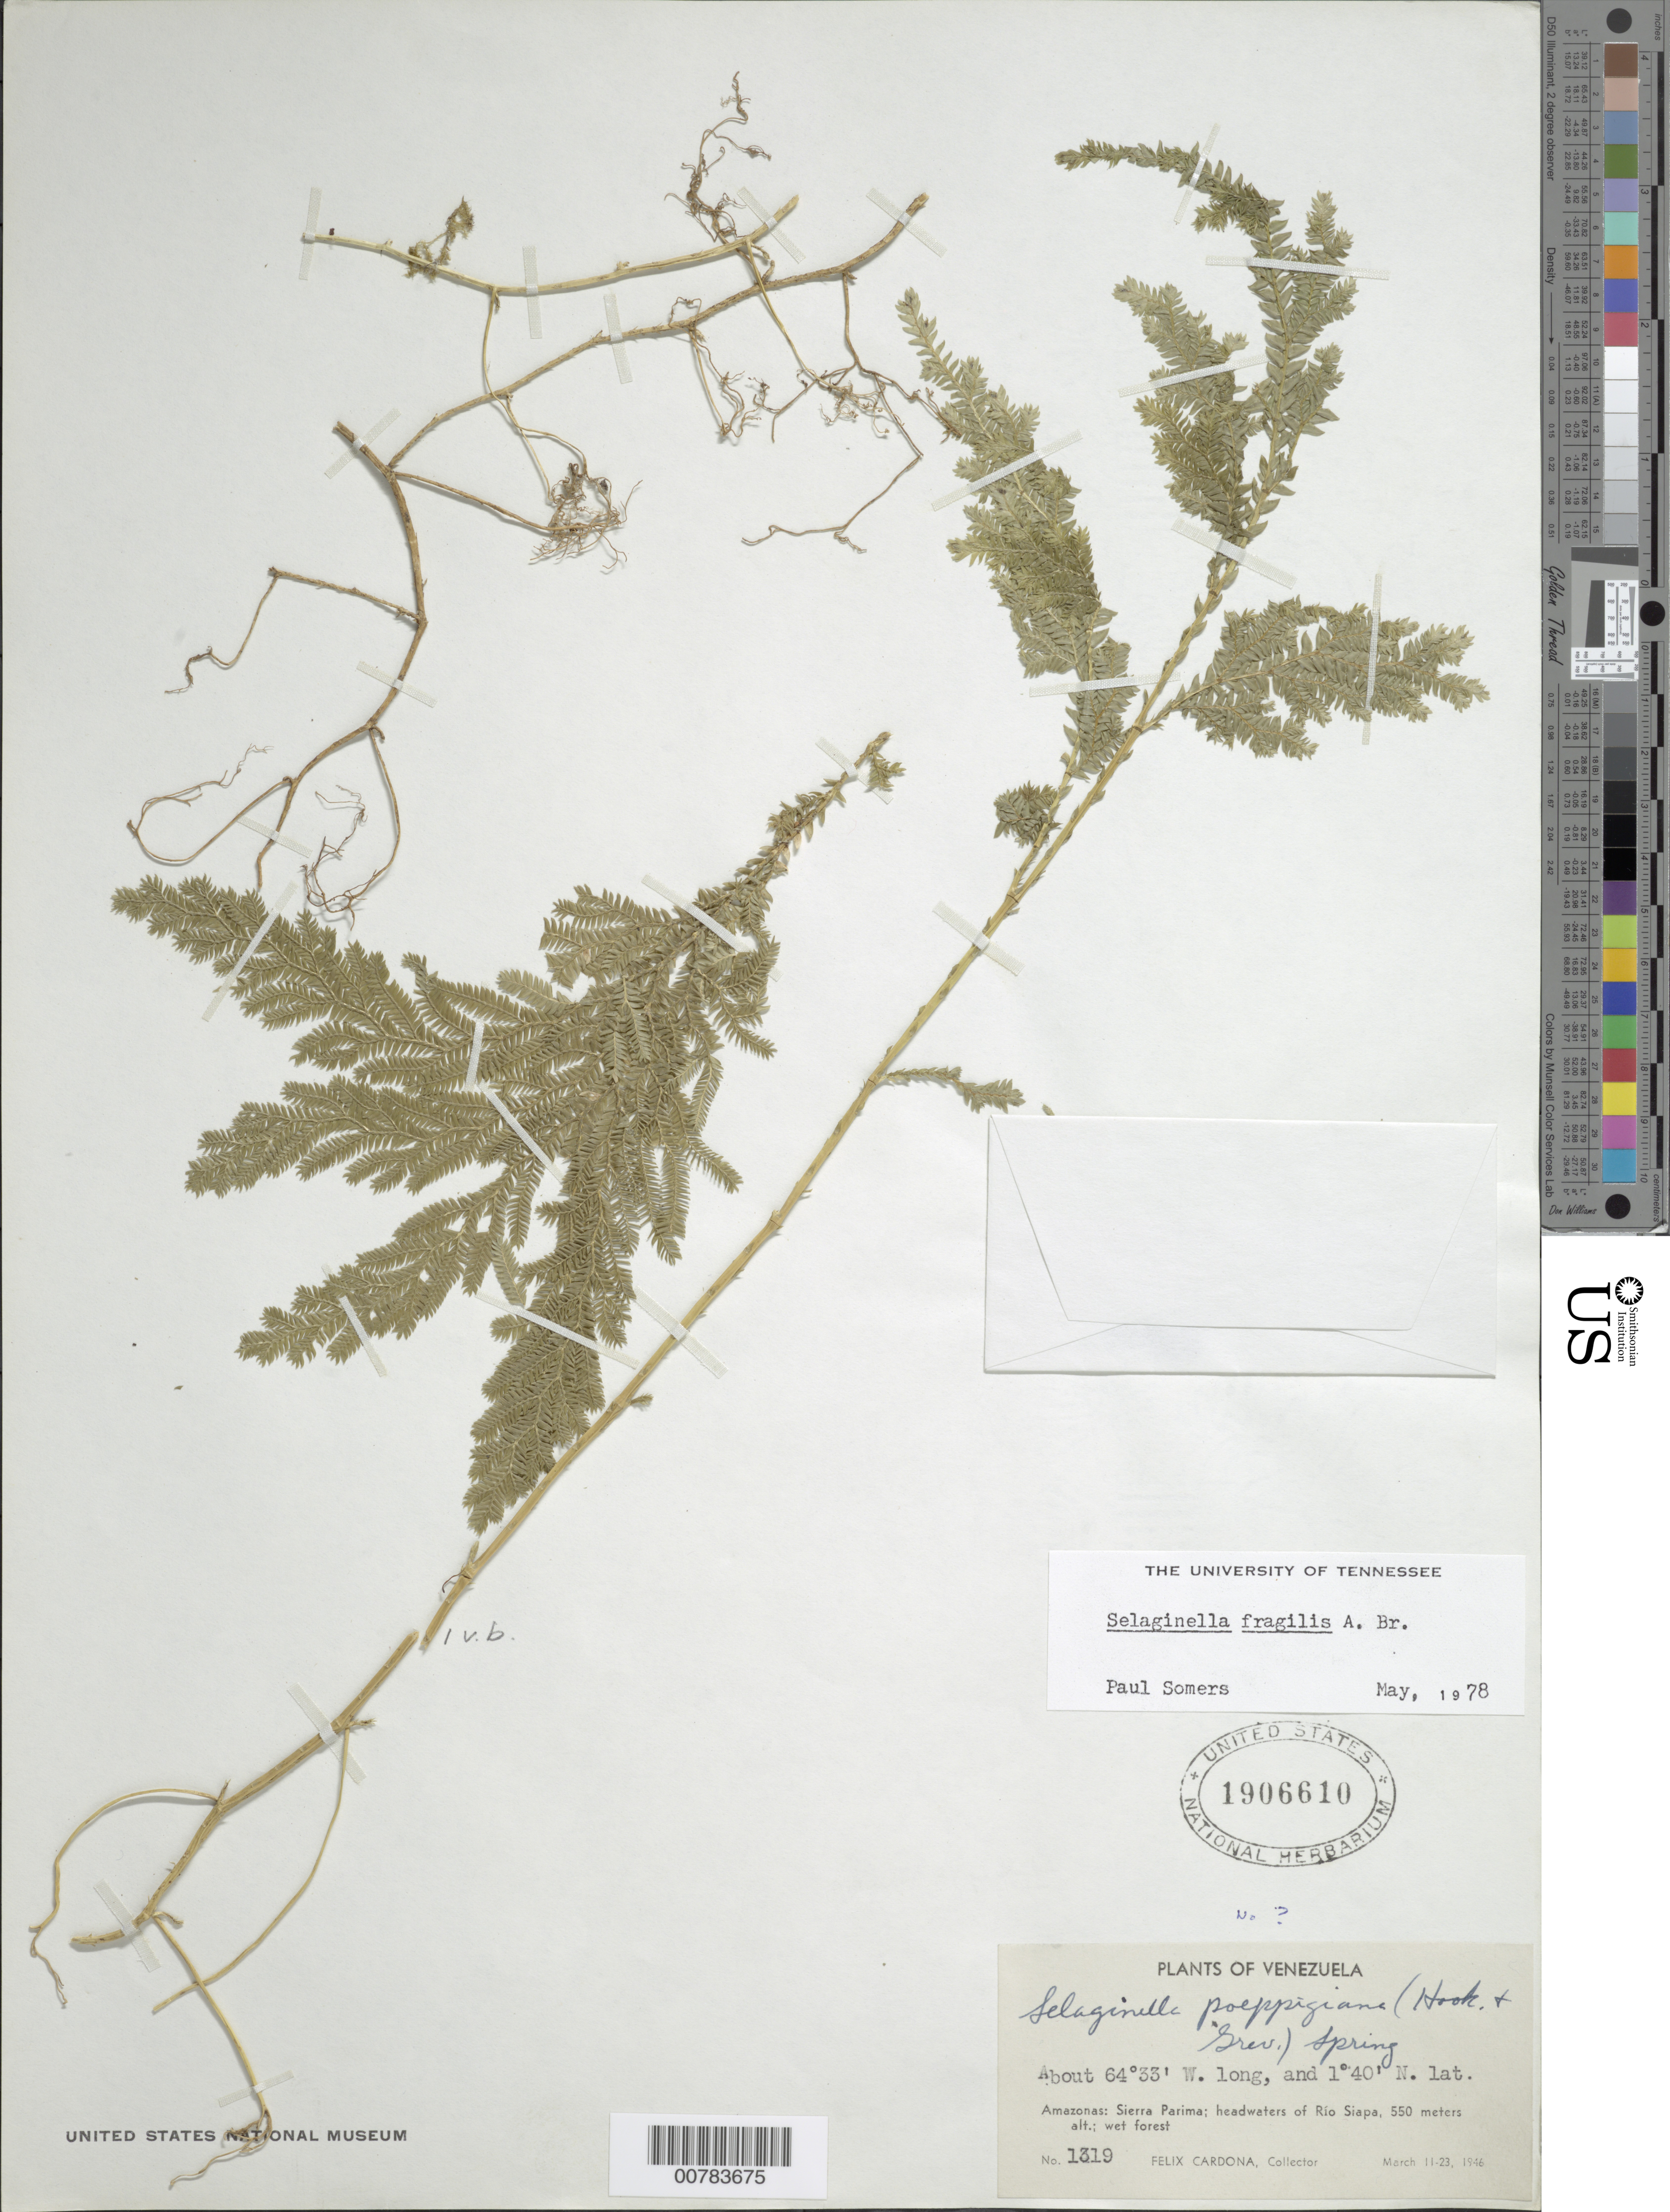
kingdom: Plantae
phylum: Tracheophyta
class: Lycopodiopsida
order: Selaginellales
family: Selaginellaceae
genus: Selaginella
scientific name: Selaginella fragilis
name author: A. Braun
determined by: Somers, P., (TENN), University of Tennessee Knoxville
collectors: F. Cardona Puig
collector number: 1319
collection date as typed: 11-Mar-46 to 23-Mar-46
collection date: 1946-03-11/1946-03-23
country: Venezuela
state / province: Amazonas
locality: Sierra Parima, headwaters of Río Siapa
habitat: Wet forest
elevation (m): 550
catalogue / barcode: US 1906610